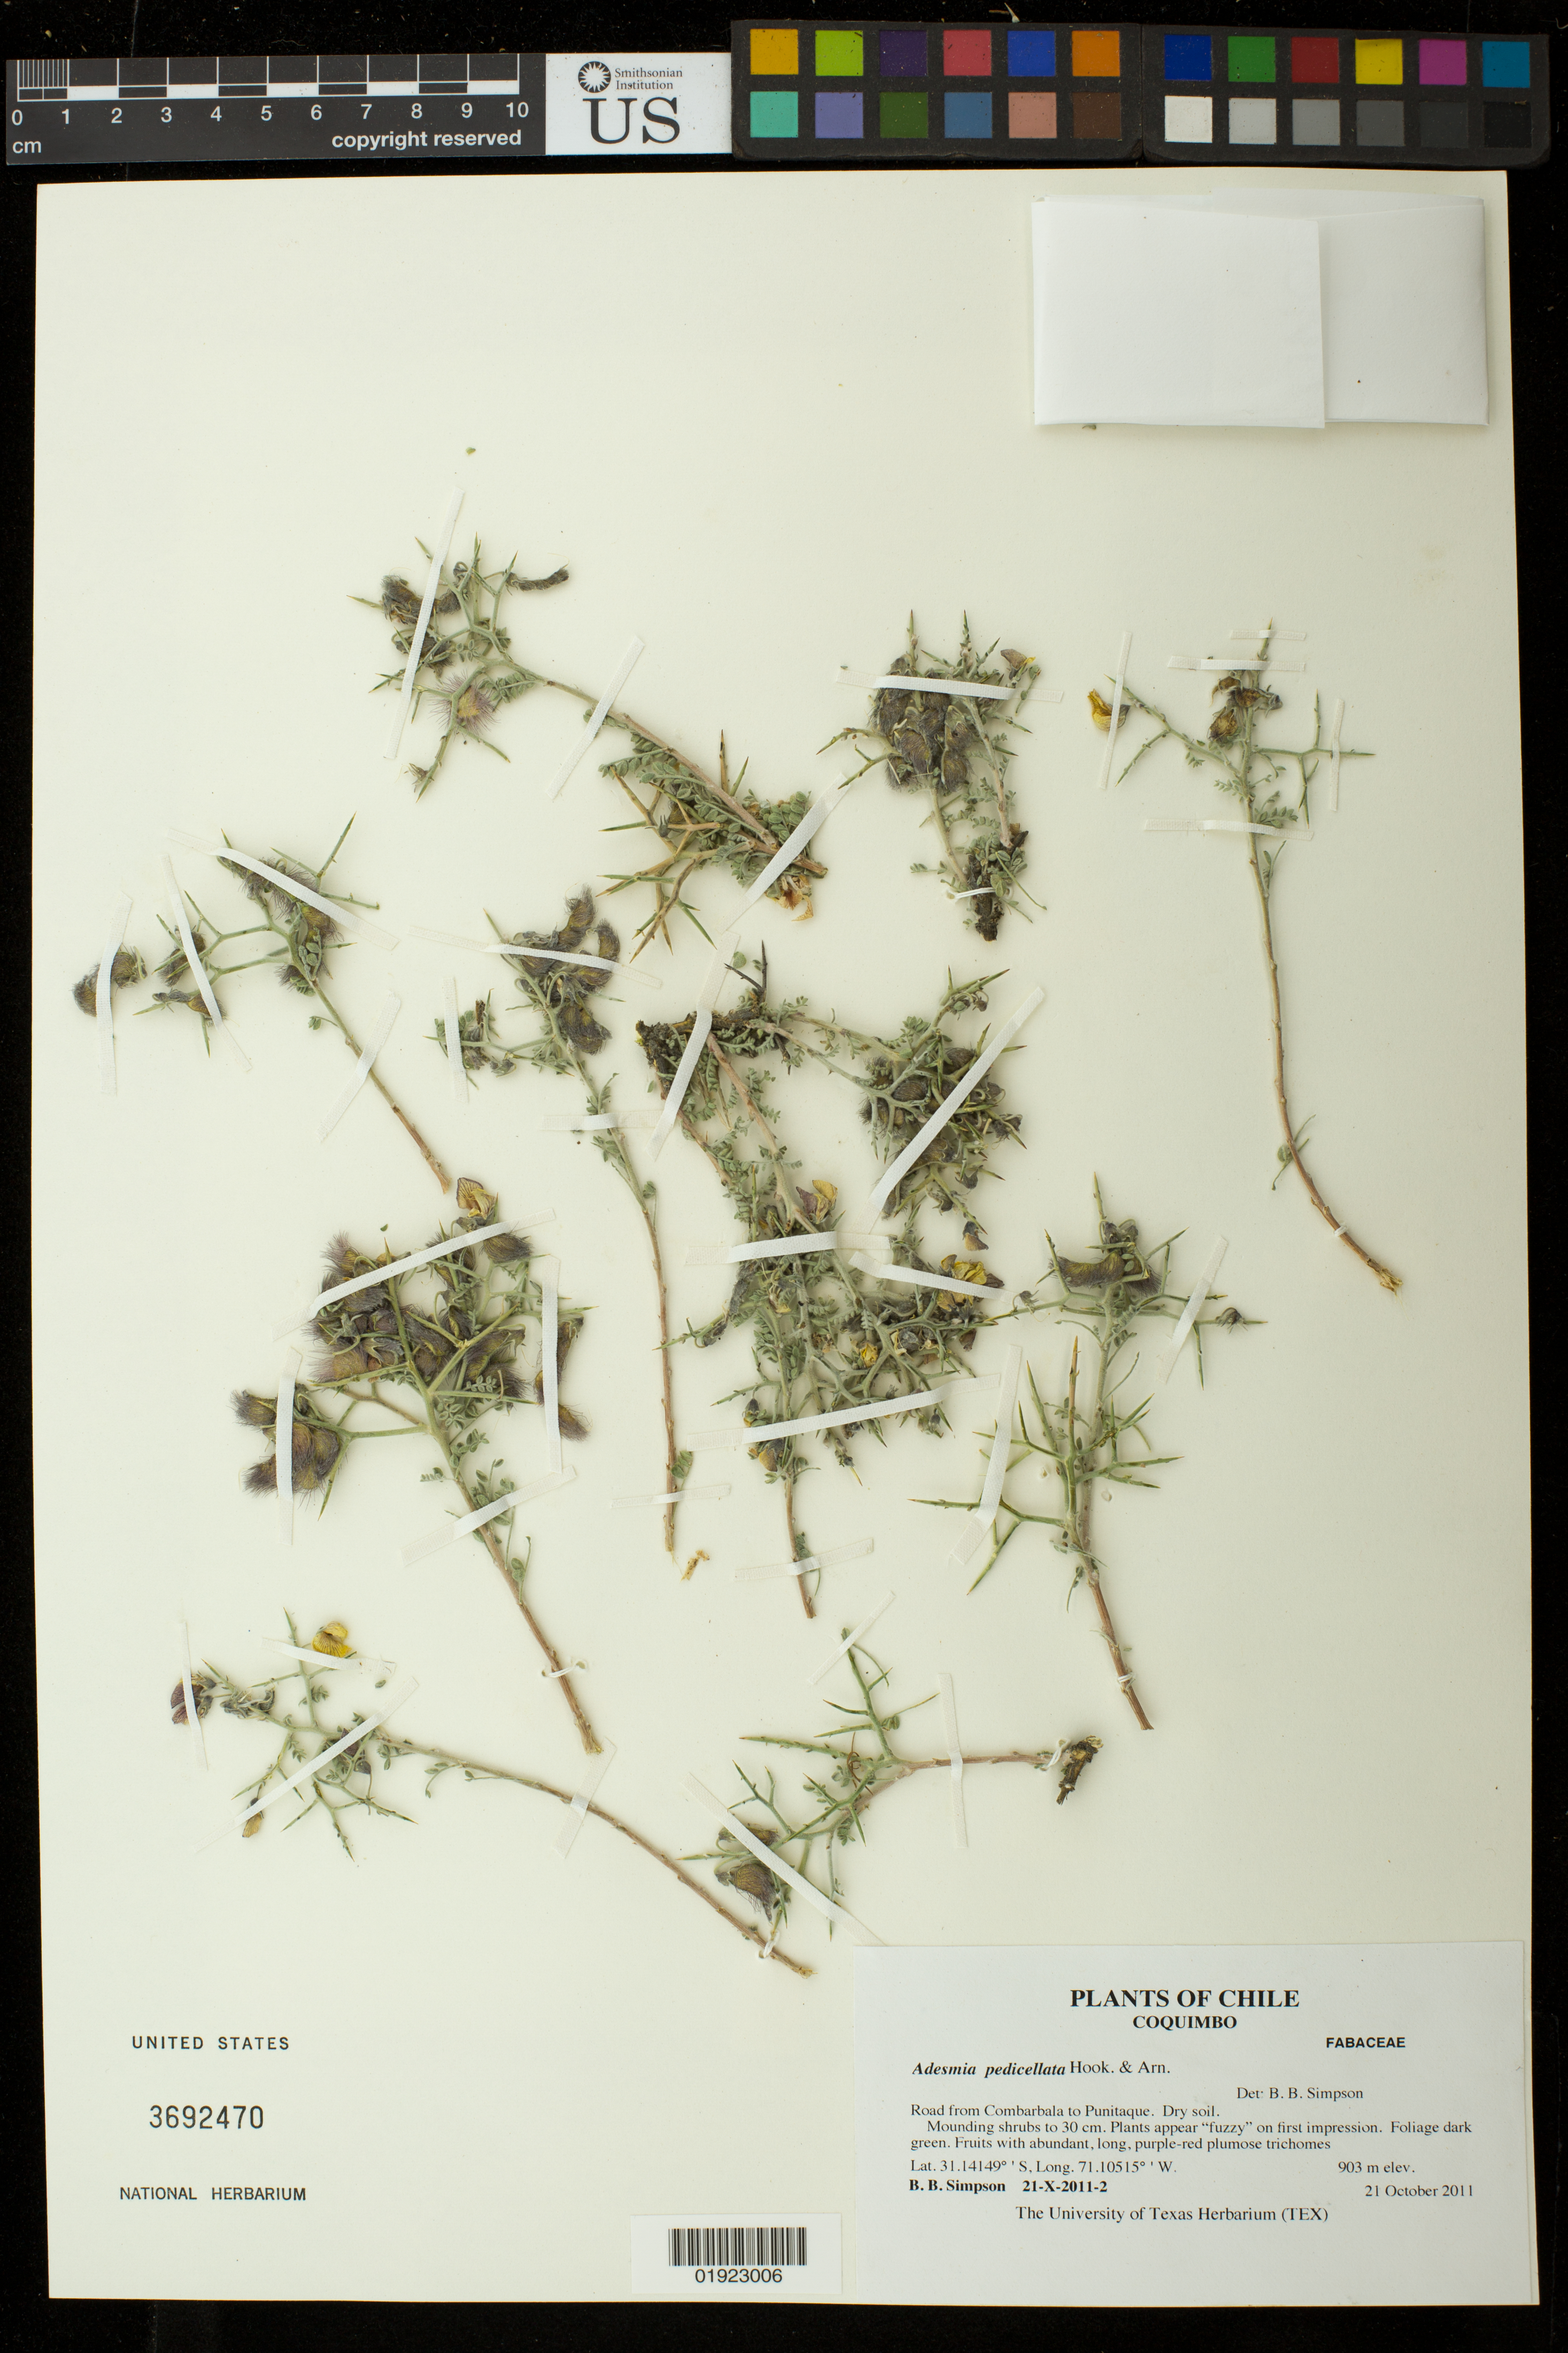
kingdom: Plantae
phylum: Tracheophyta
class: Magnoliopsida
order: Fabales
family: Fabaceae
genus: Adesmia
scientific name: Adesmia pedicellata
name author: Hook. & Arn.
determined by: Simpson, B. B.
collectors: B. Simpson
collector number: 21-X-2011-2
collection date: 2011-10-21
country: Chile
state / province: Coquimbo (IV)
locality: Road from Combarbala to Punitaque.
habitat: Dry soil.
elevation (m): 903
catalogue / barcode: US 3692470